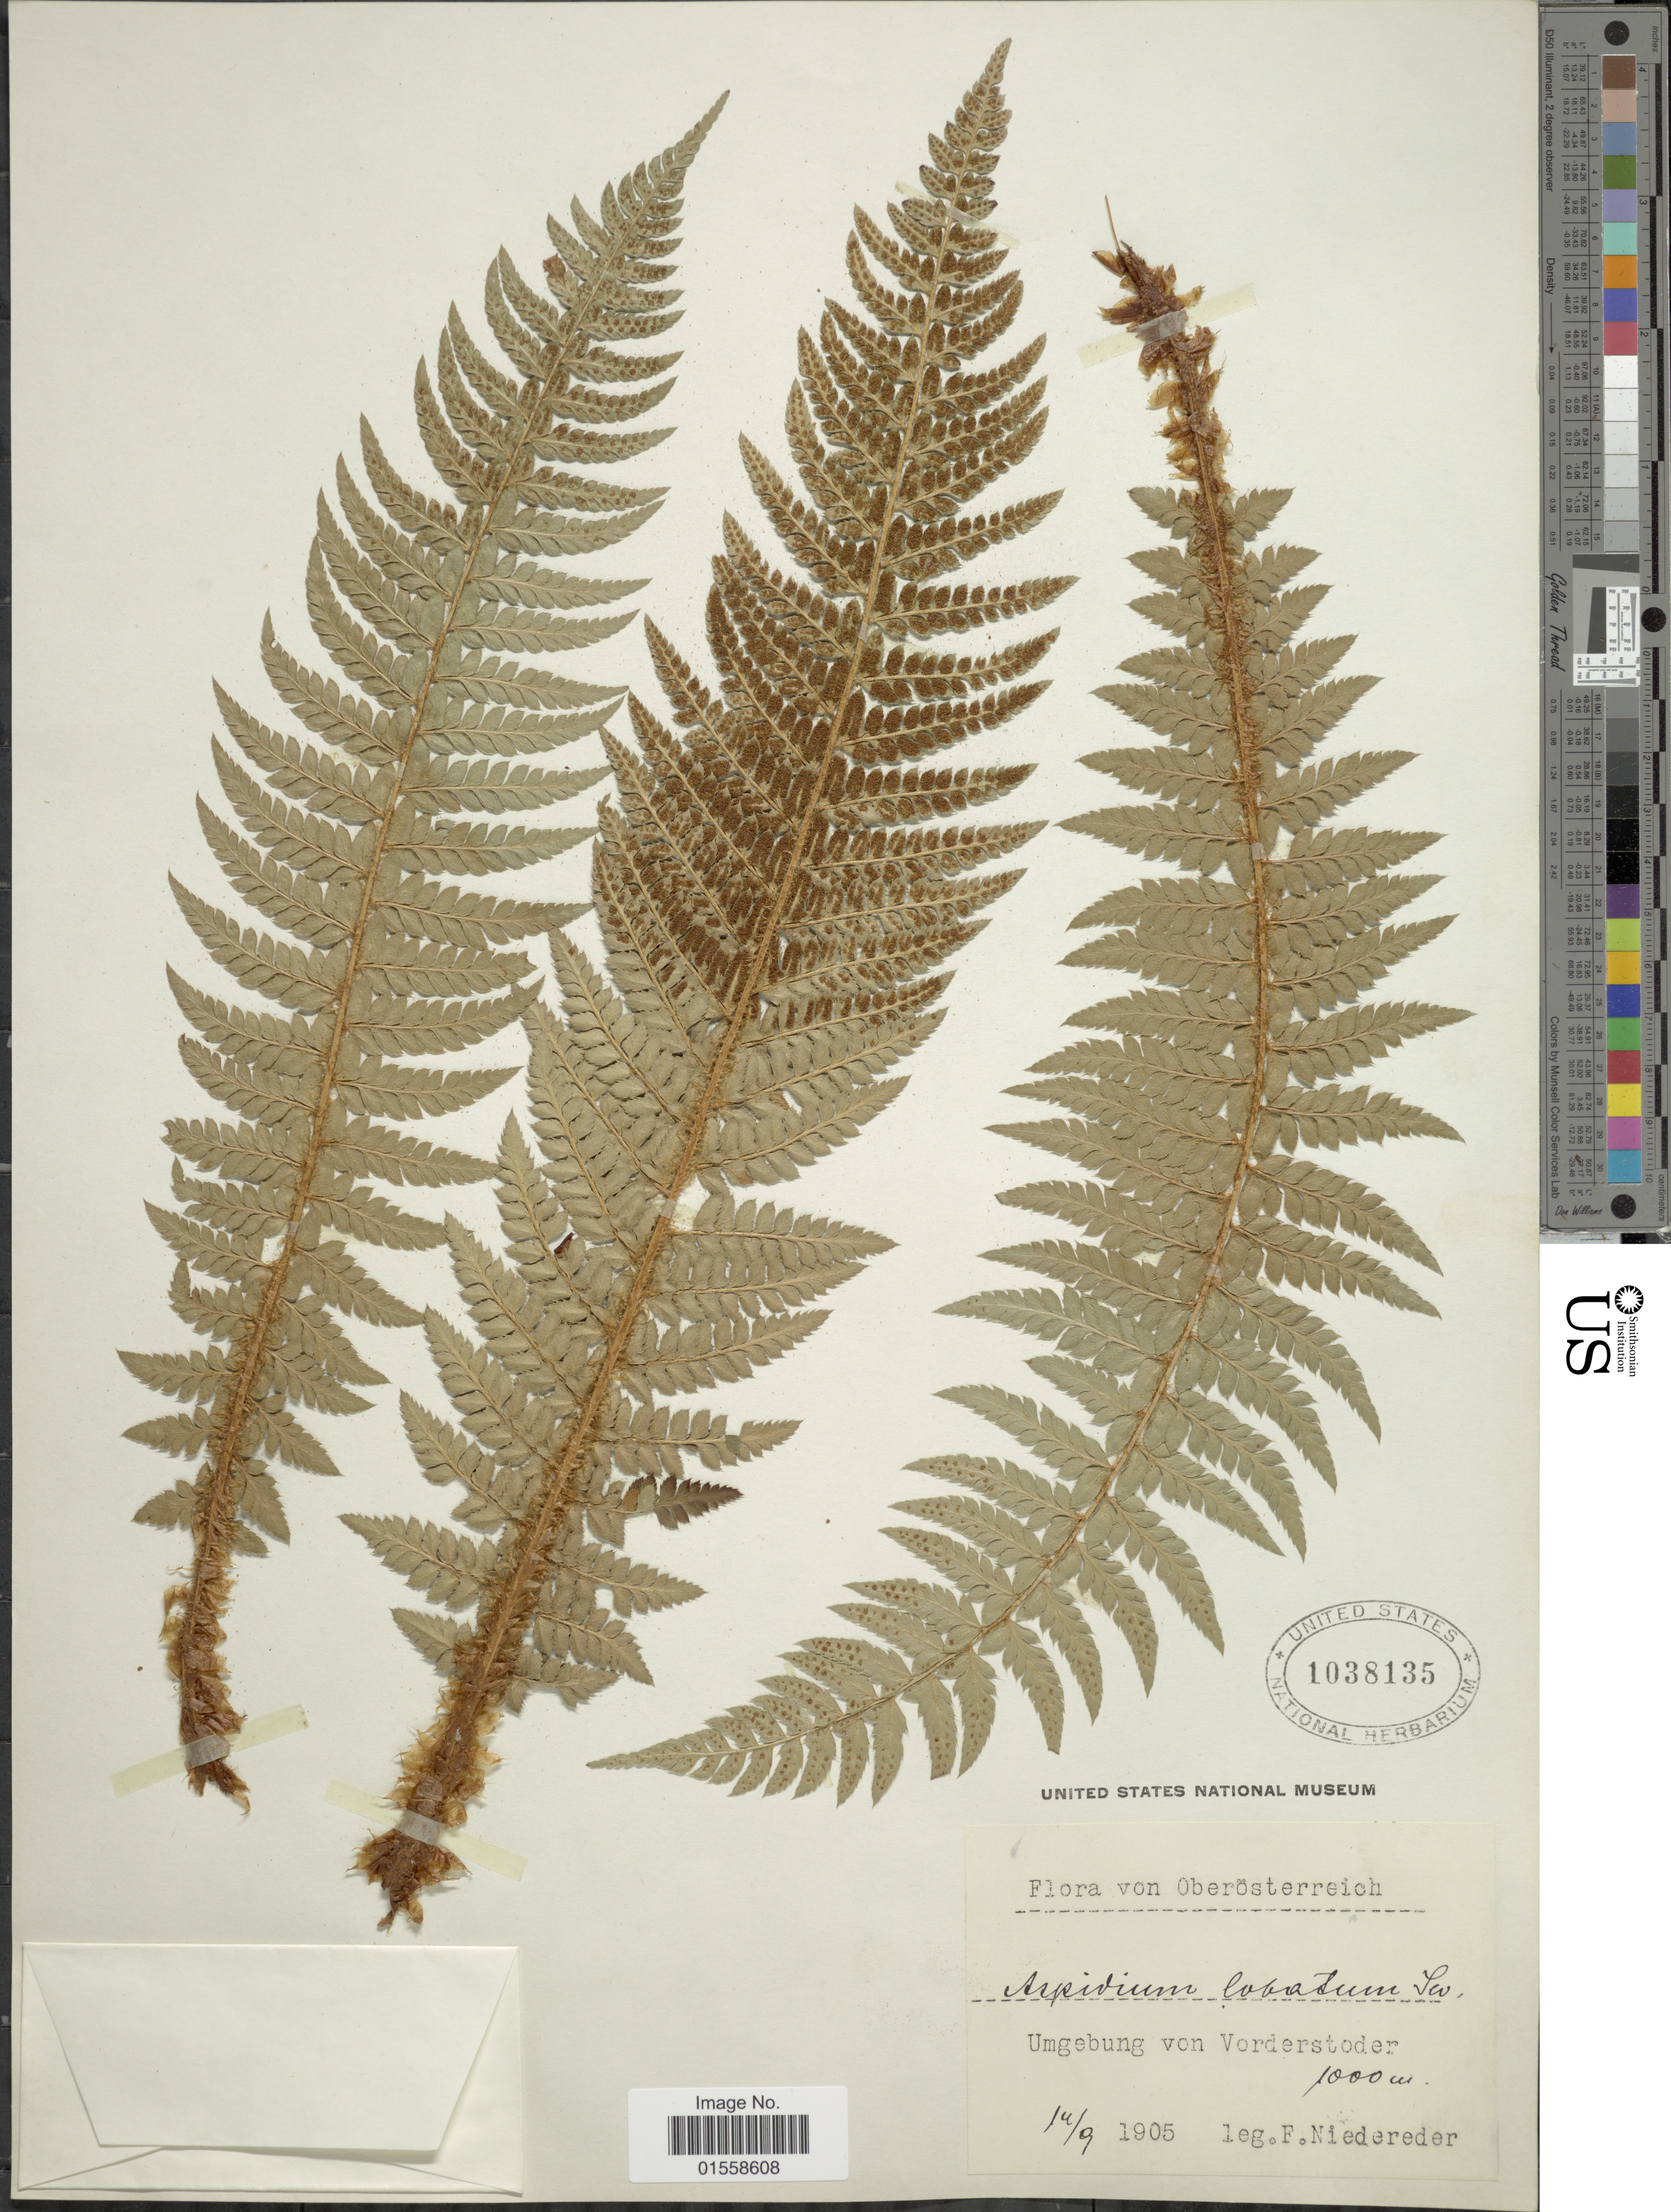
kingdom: Plantae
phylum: Tracheophyta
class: Polypodiopsida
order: Polypodiales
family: Dryopteridaceae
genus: Polystichum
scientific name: Polystichum aculeatum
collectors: F. Niedereder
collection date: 1905-09-14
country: Austria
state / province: Oberosterreich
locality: Oberosterreich, Umgebung von Vorderstoder.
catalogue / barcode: US 1038135